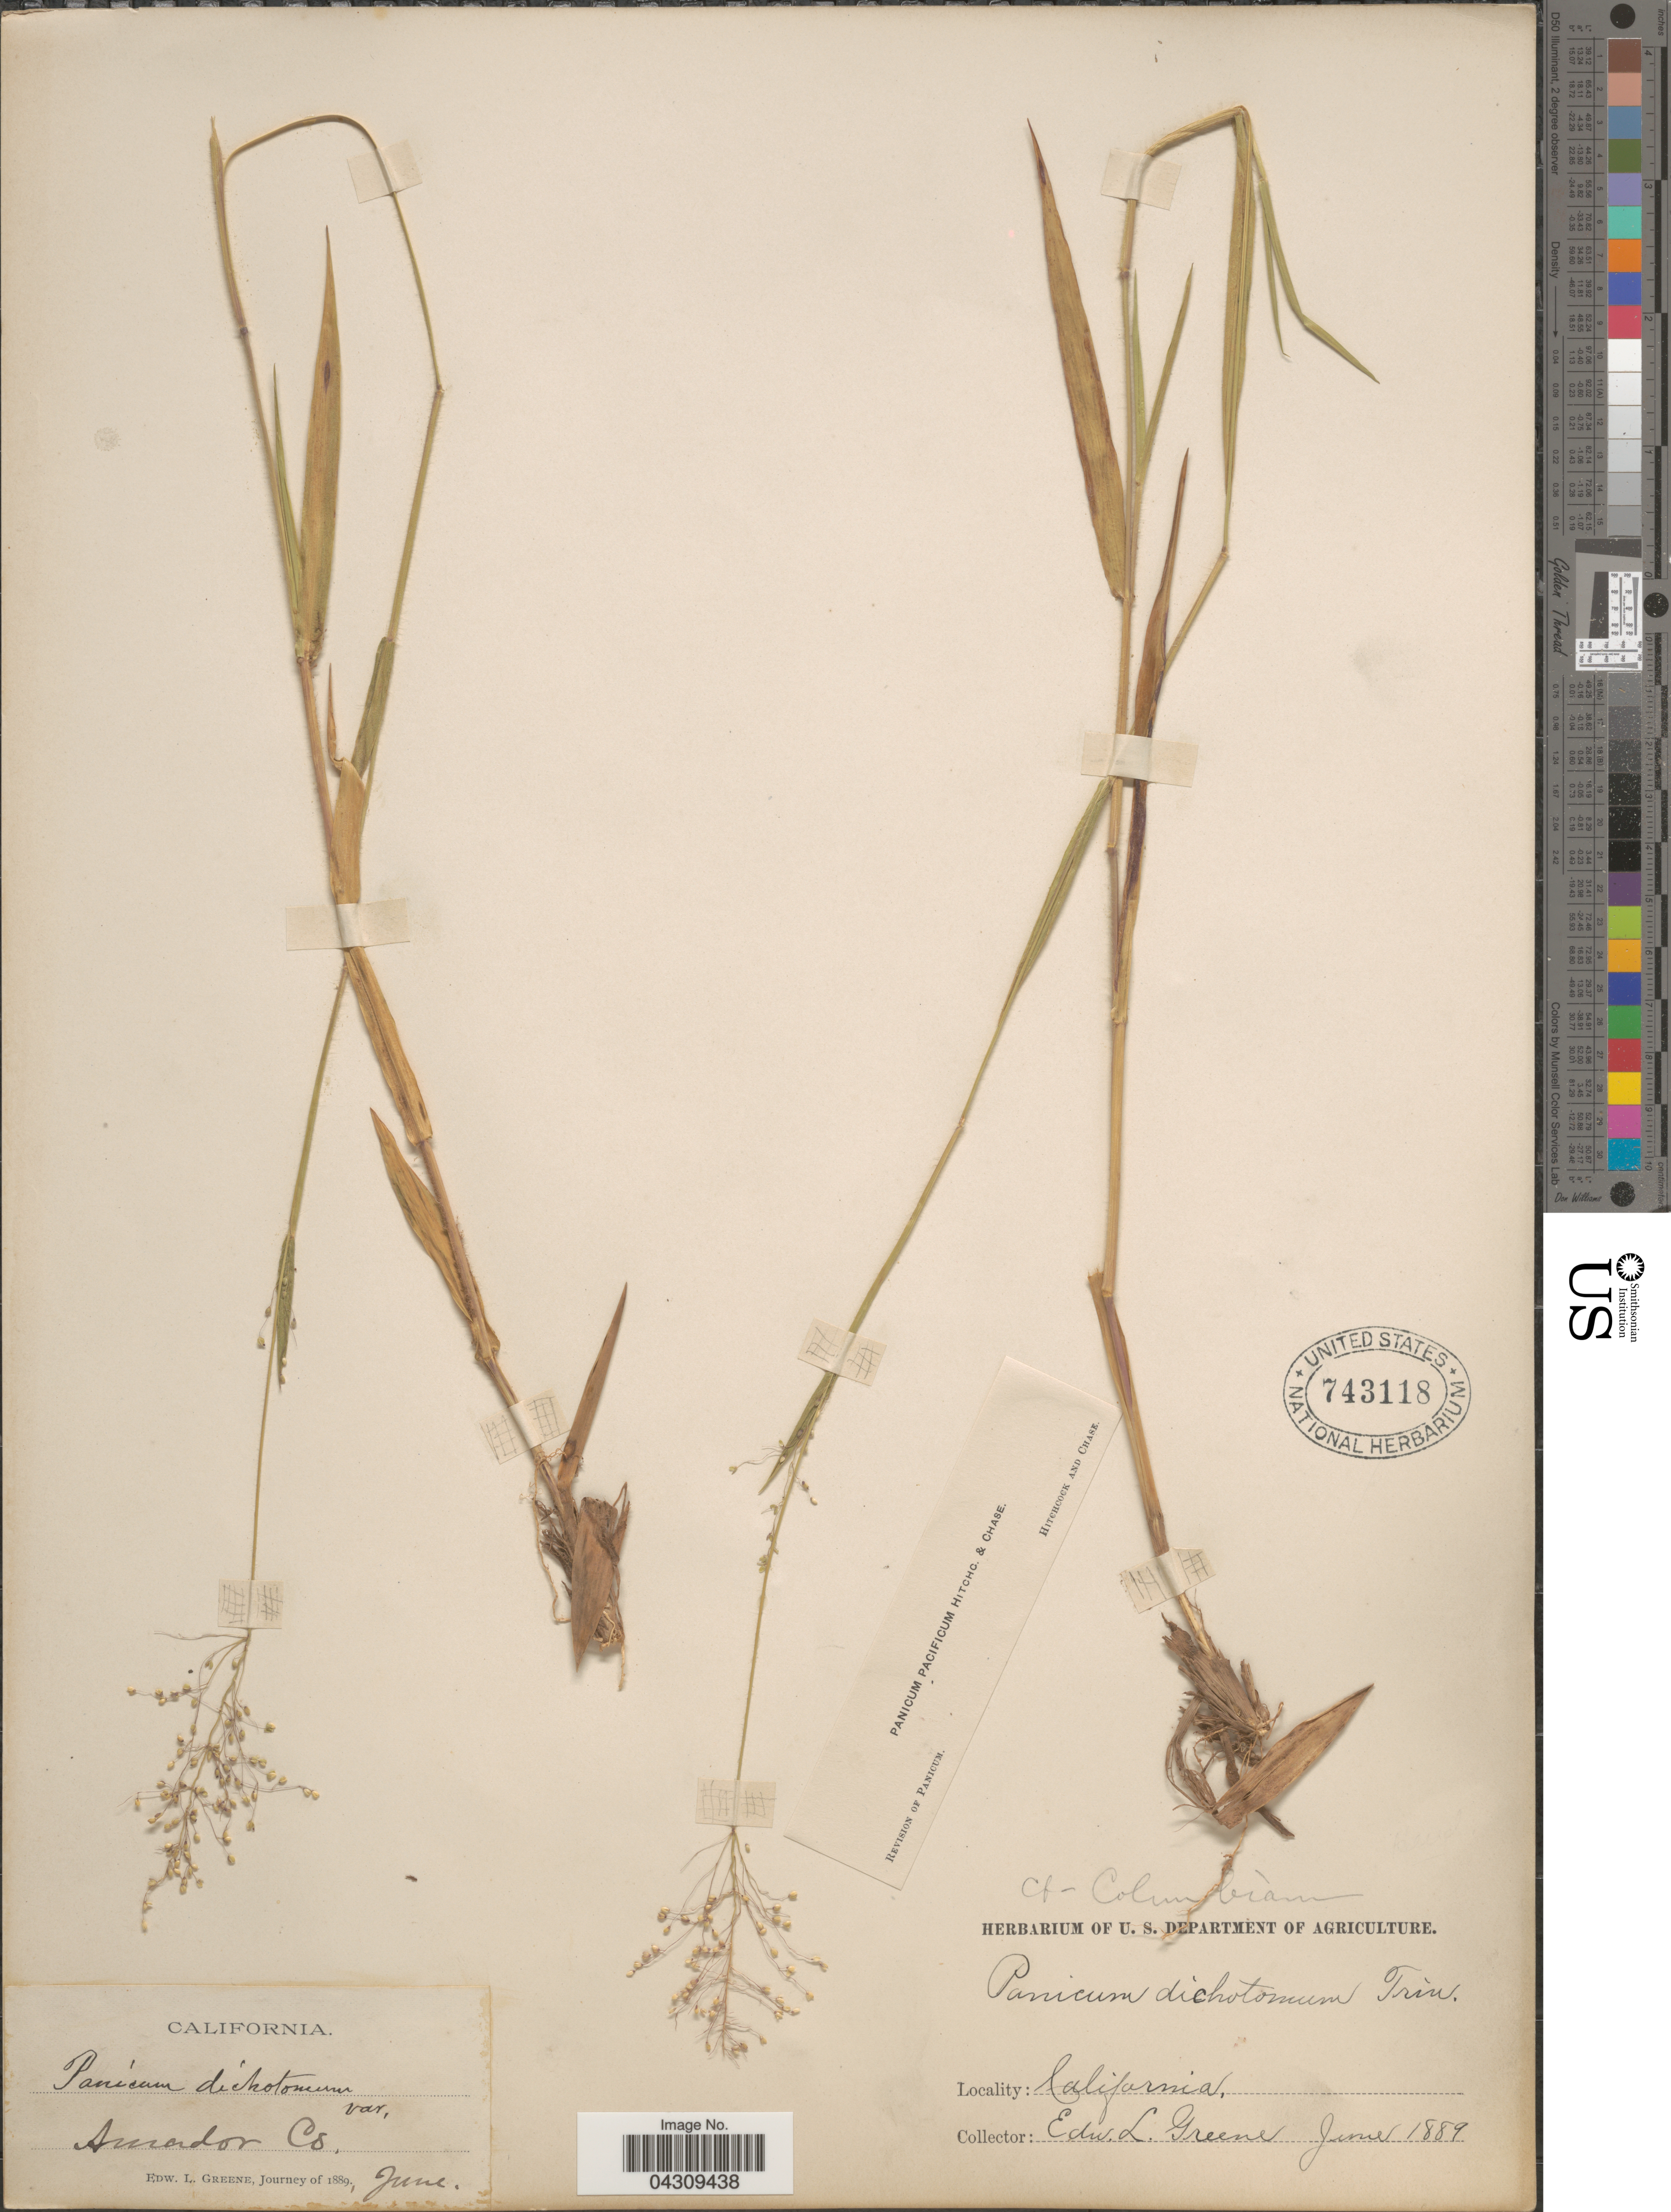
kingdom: Plantae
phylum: Tracheophyta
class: Liliopsida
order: Poales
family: Poaceae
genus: Dichanthelium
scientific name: Dichanthelium acuminatum var. acuminatum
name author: (Sw.) Gould & C.A. Clark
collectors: E. L. Greene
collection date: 1889-06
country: United States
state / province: California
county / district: Amador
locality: Amador Co.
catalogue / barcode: US 743118